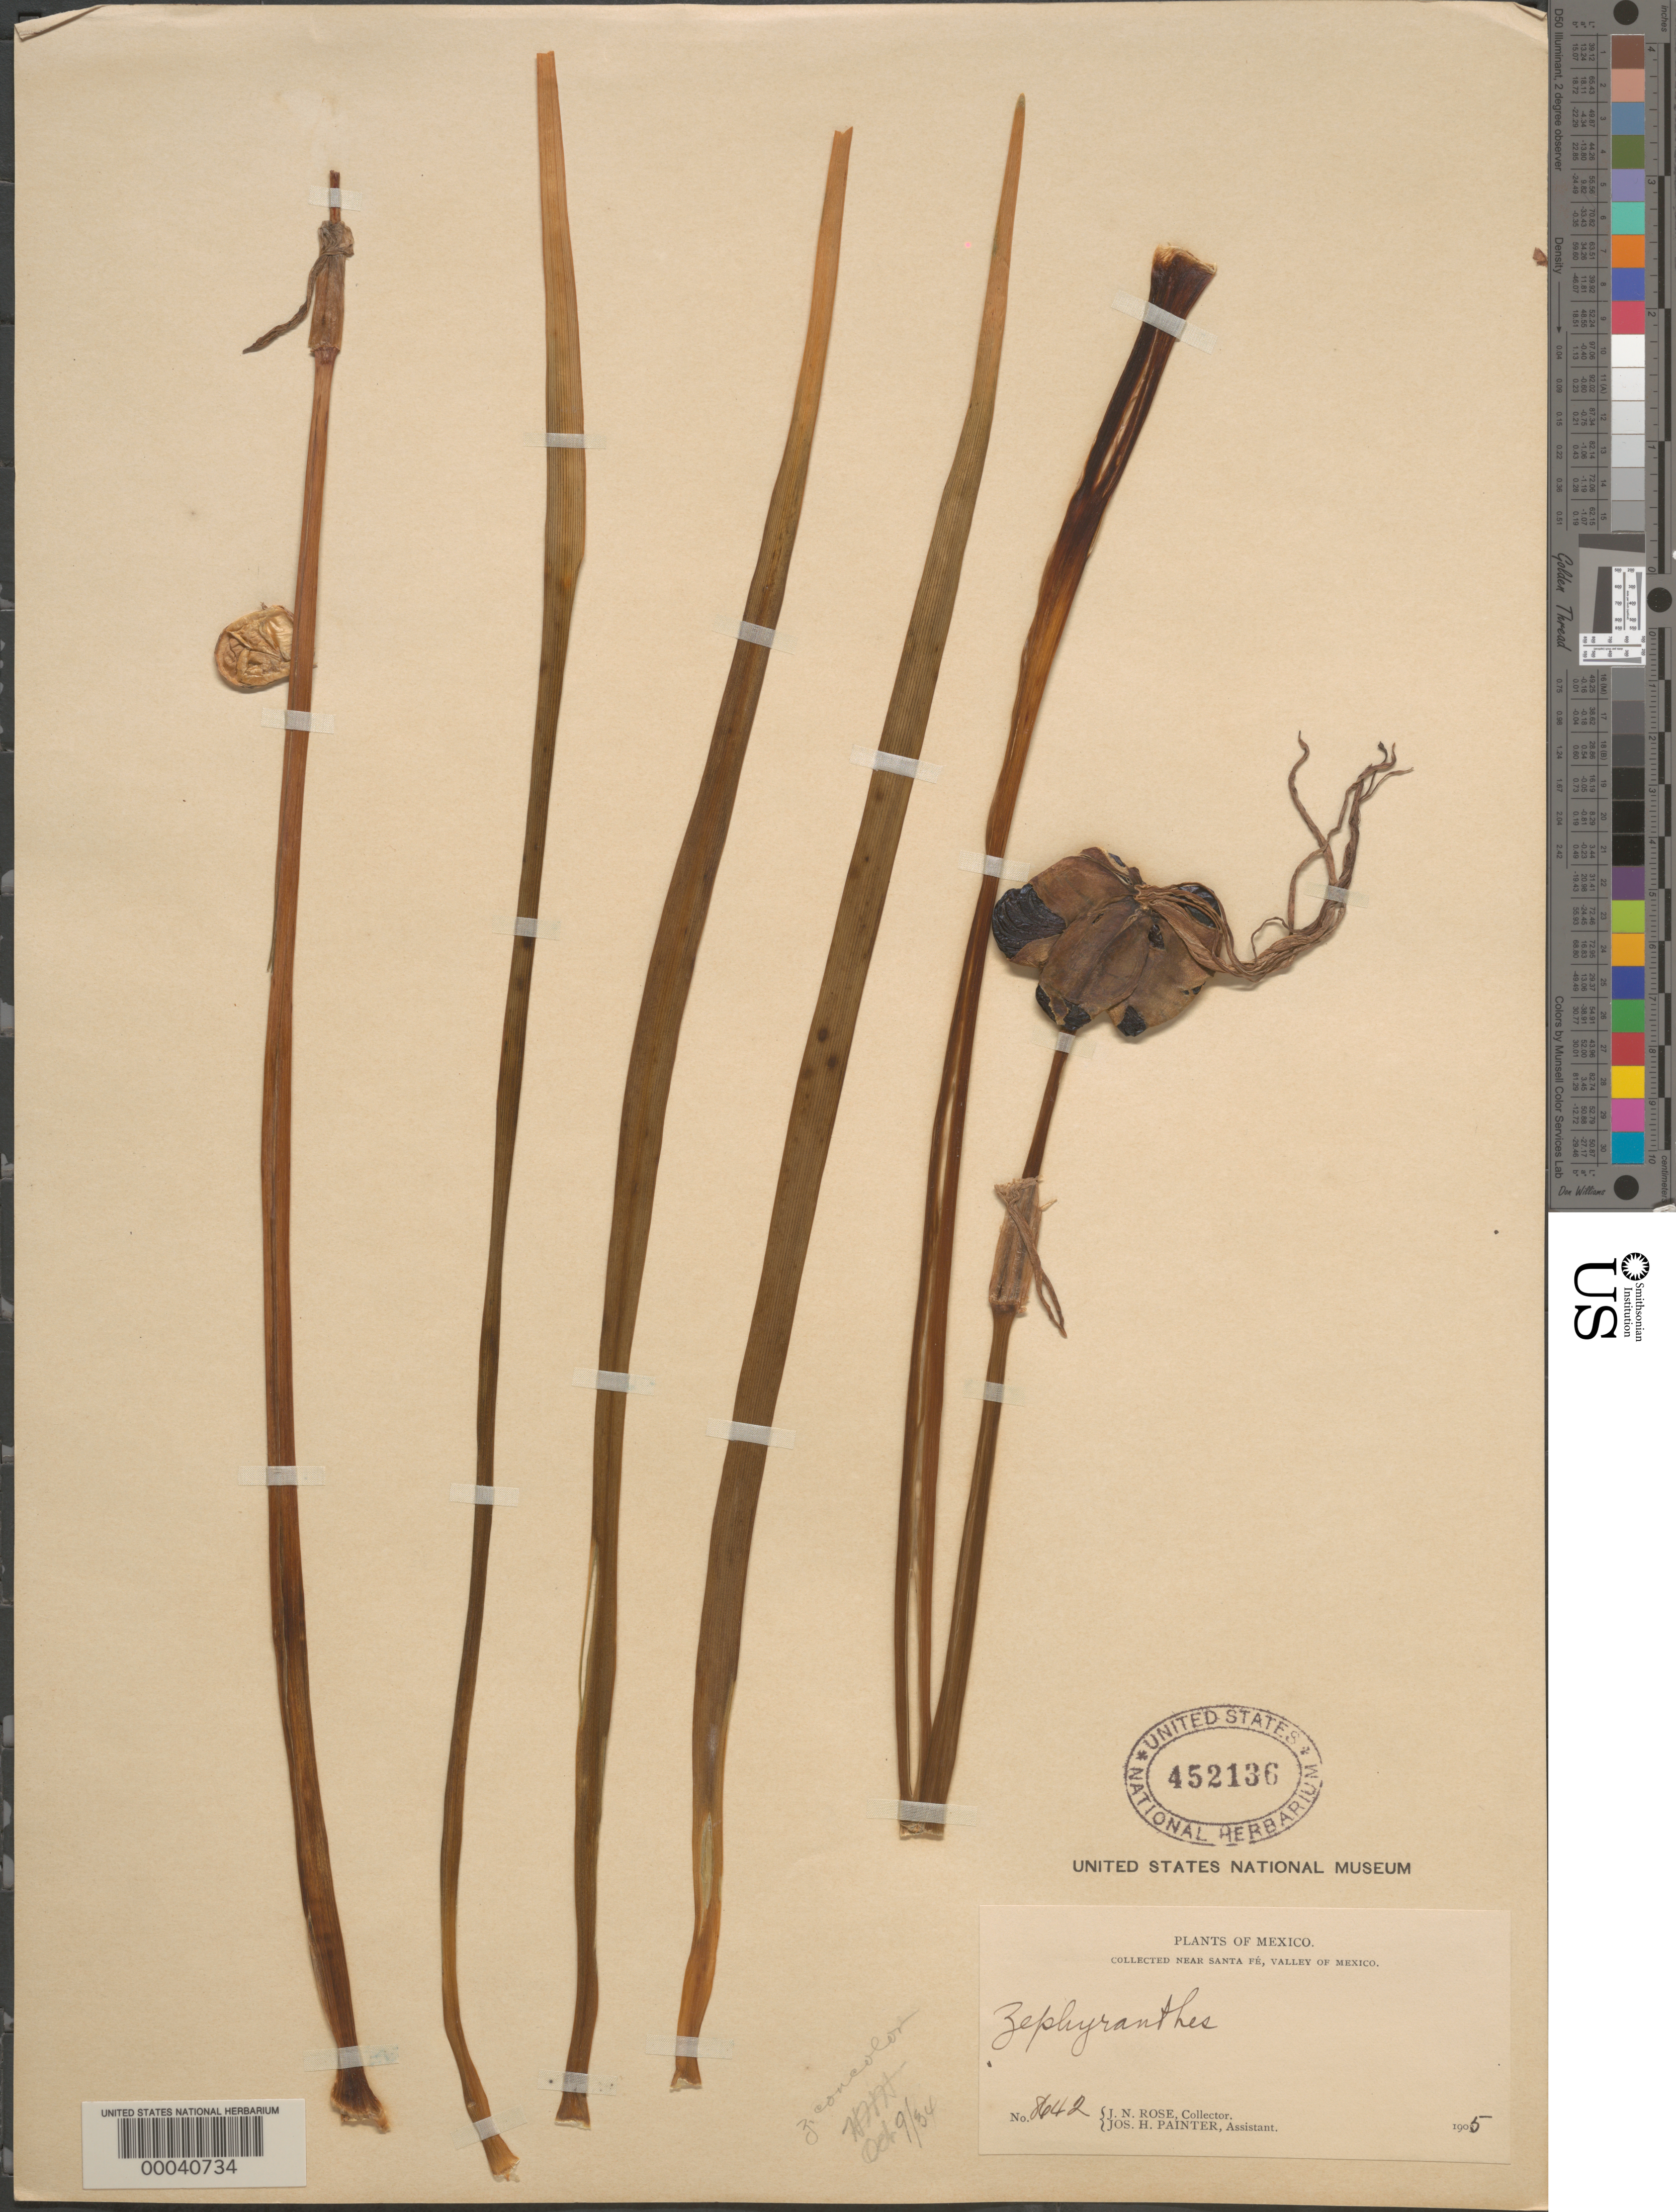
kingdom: Plantae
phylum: Tracheophyta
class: Liliopsida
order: Asparagales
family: Amaryllidaceae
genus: Zephyranthes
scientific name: Zephyranthes concolor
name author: (Lindl.) Benth. & Hook. f.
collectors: J. N. Rose & J. H. Painter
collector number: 8642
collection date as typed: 1905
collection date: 1905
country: Mexico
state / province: México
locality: Valley of Mexico, near Santa Fe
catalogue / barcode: US 452136